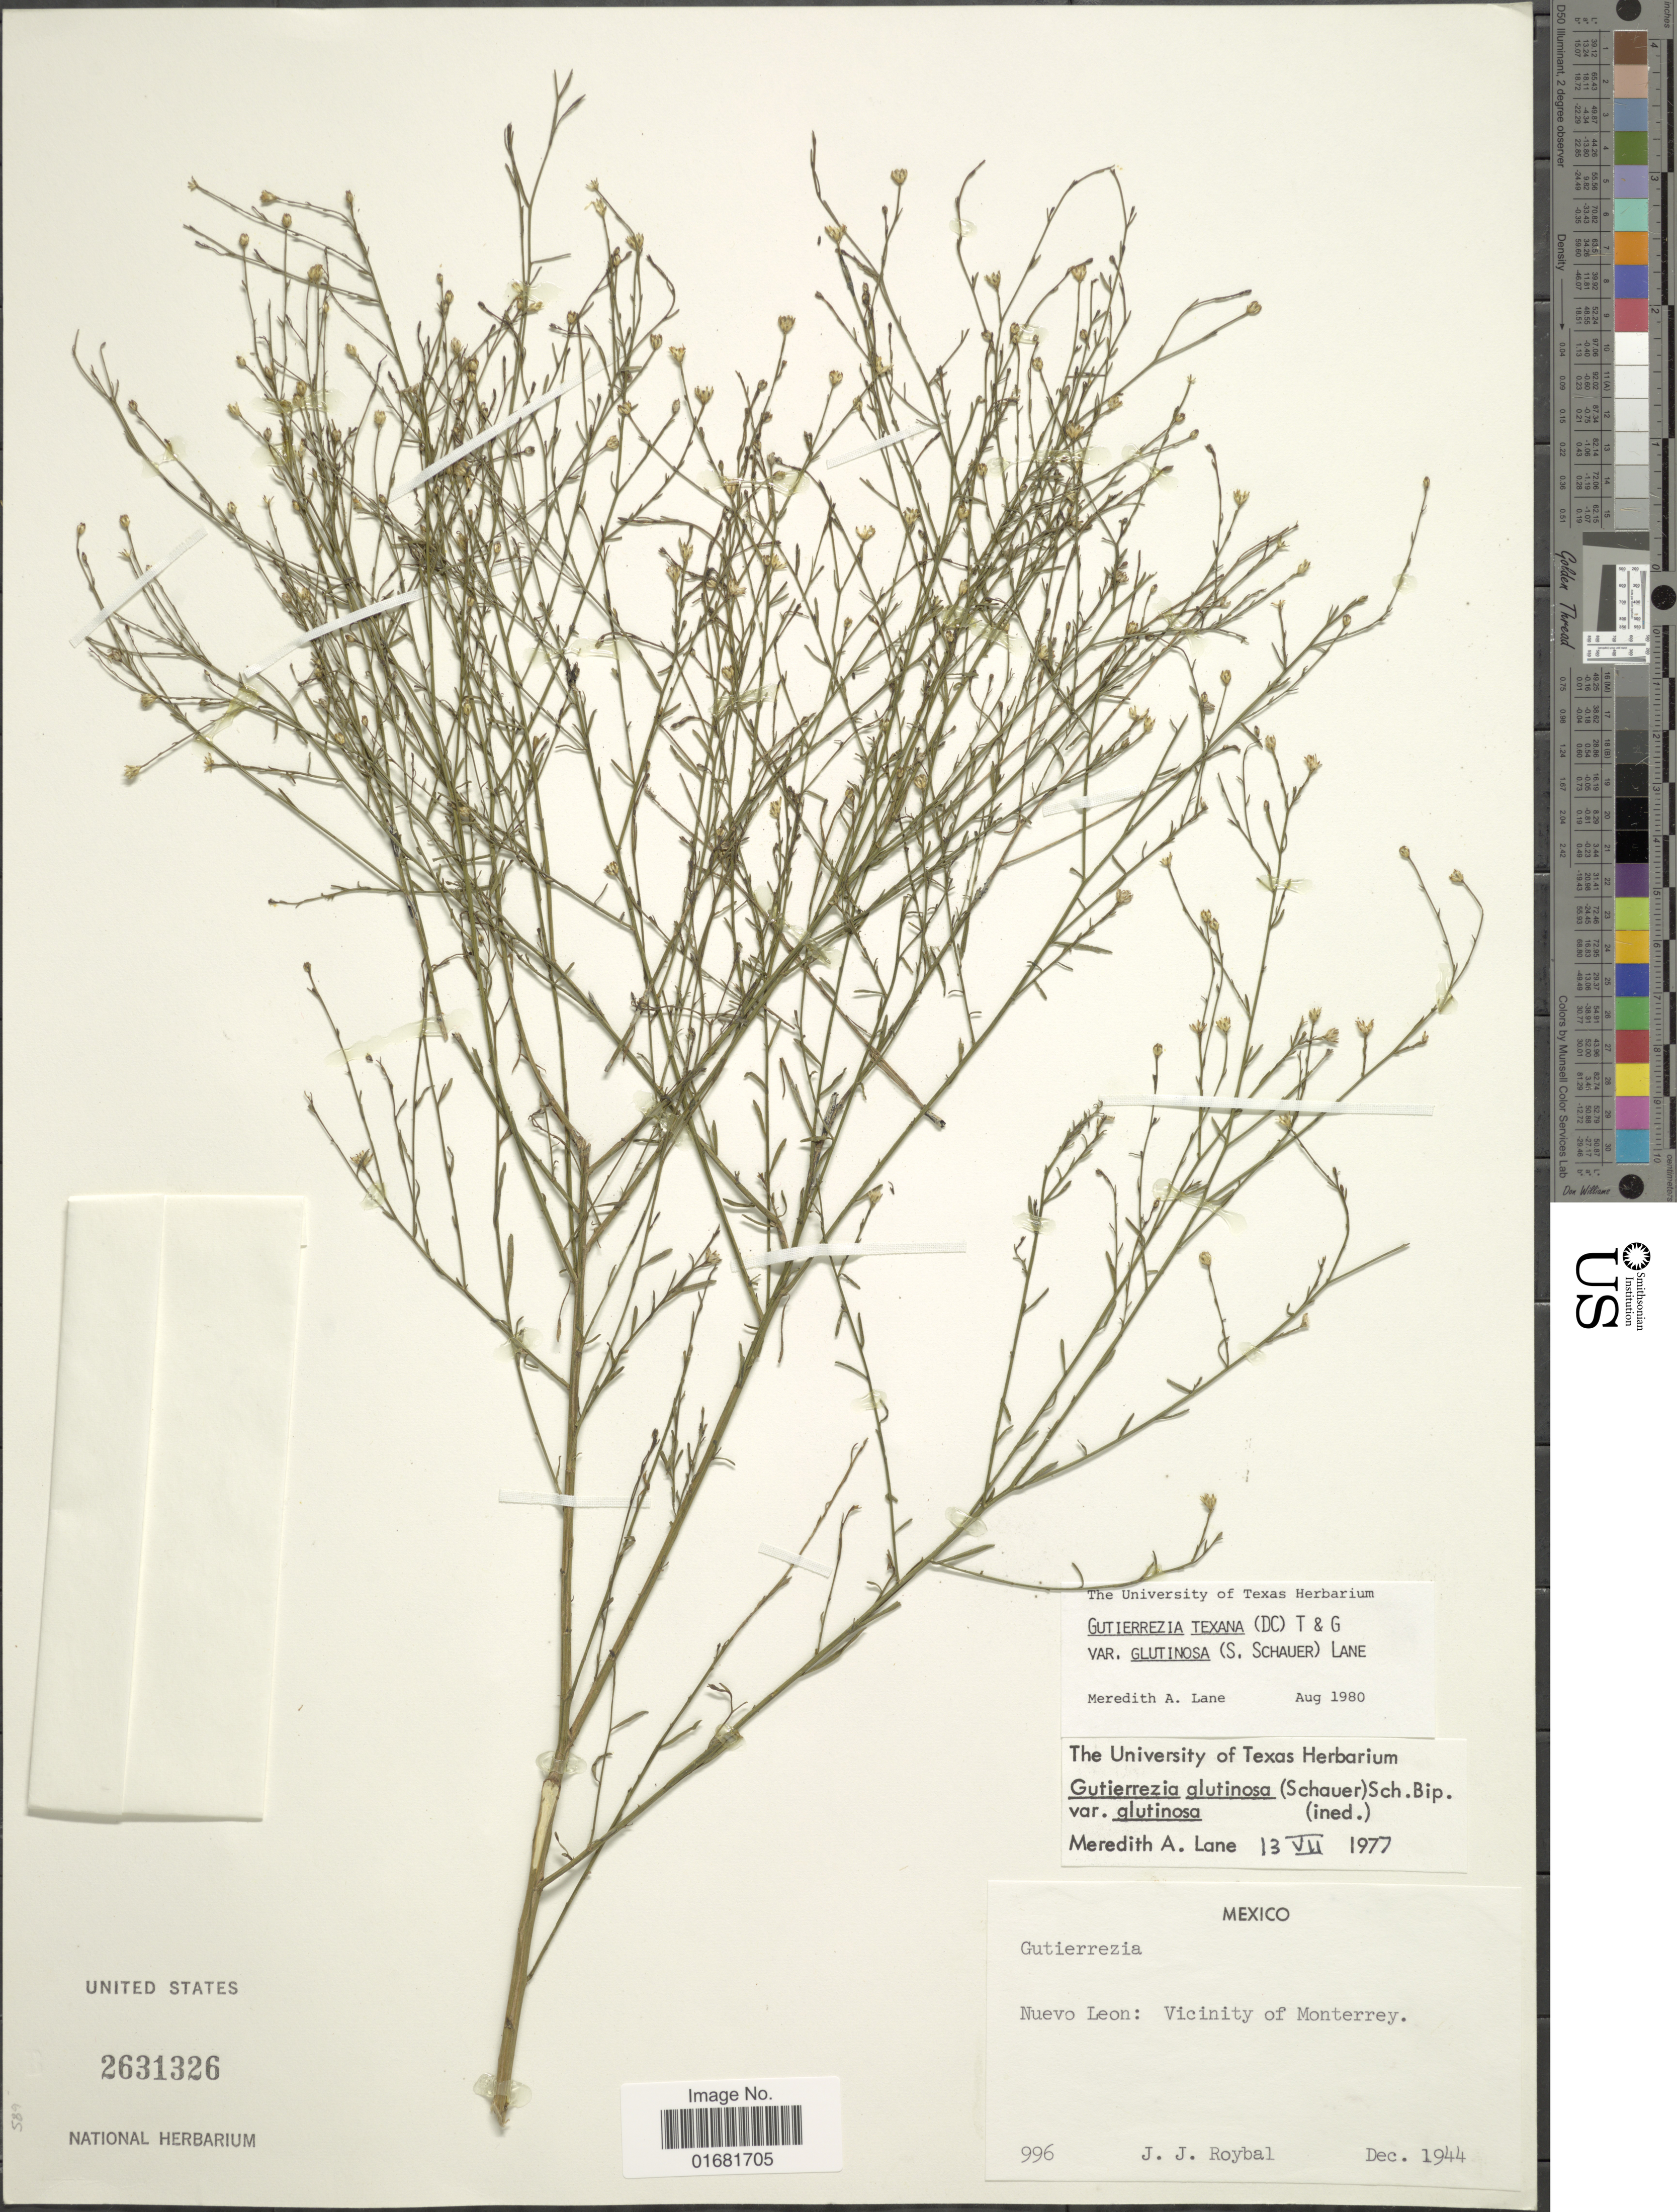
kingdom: Plantae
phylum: Tracheophyta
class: Magnoliopsida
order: Asterales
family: Asteraceae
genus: Gutierrezia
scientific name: Gutierrezia texana var. glutinosa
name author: (S. Schauer) M.A. Lane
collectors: J. J. Roybal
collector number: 996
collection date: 1944-12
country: Mexico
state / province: Nuevo León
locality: Vicinity of Monterrey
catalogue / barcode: US 2631326